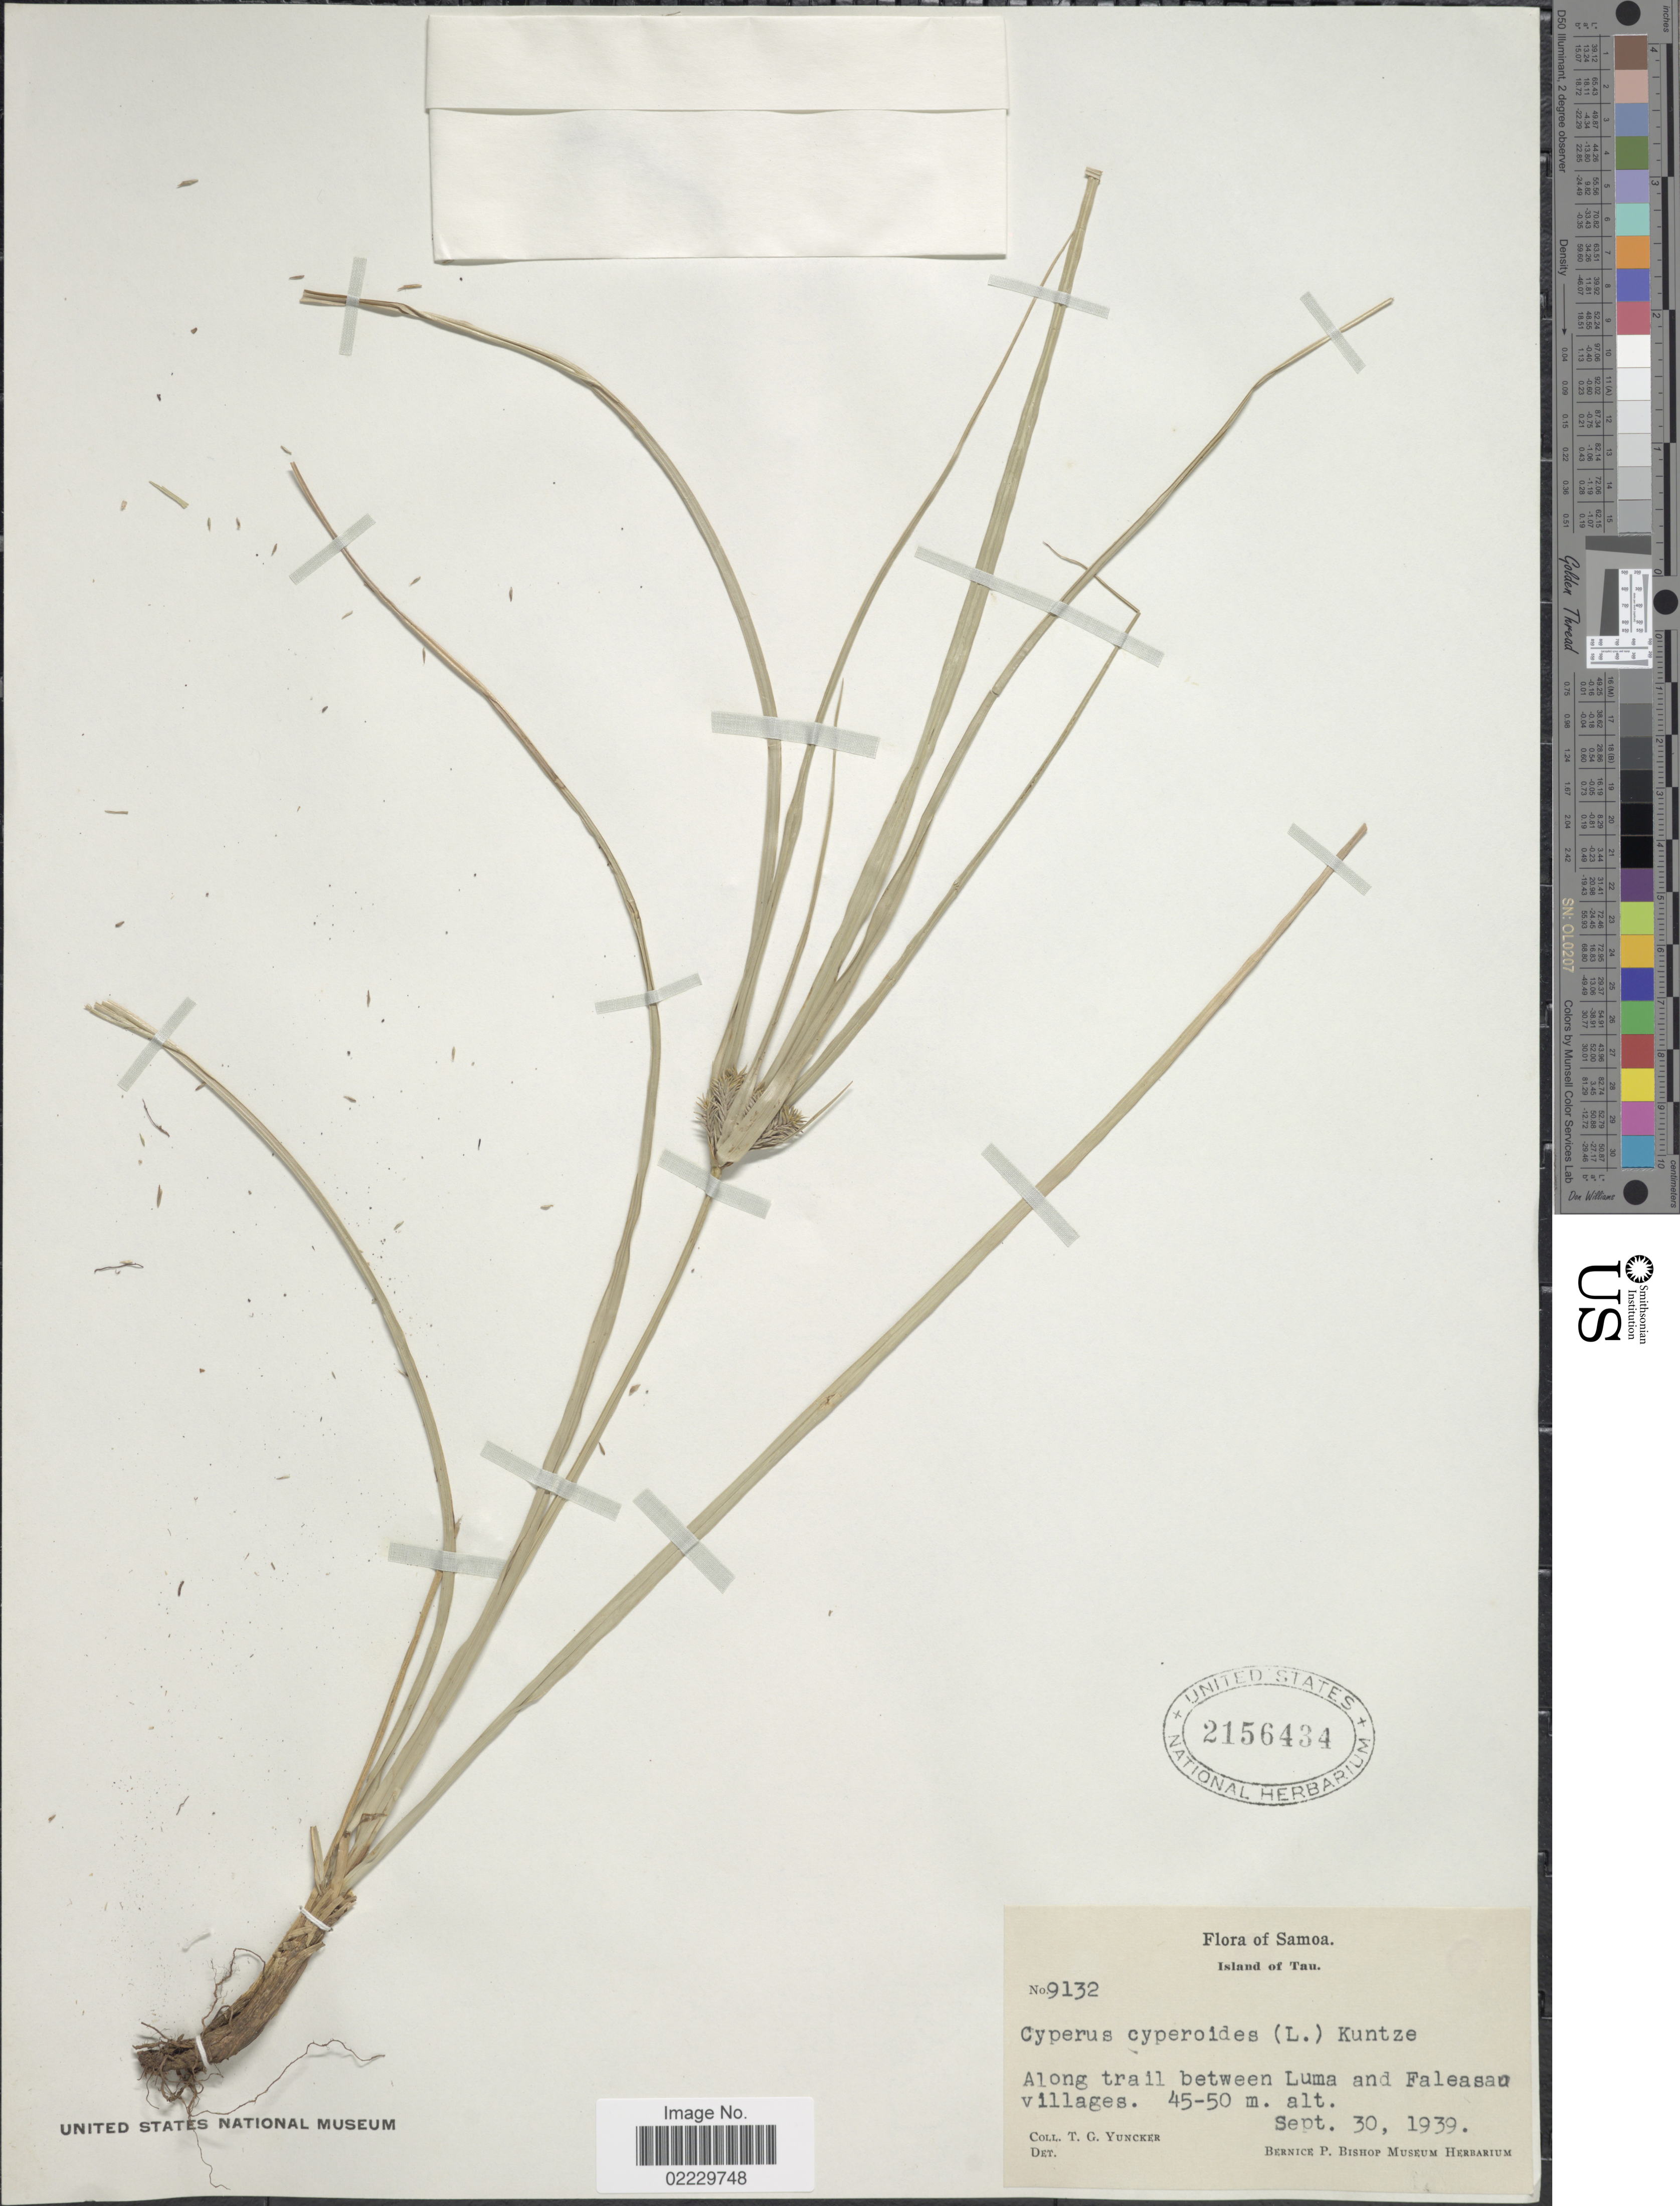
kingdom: Plantae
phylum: Tracheophyta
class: Liliopsida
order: Poales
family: Cyperaceae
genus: Cyperus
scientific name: Cyperus cyperoides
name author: (L.) Kuntze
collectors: T. G. Yuncker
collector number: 9132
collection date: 1939-09-30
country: American Samoa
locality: Island of Tau. along trail between Luma and Faleasan villages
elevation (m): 45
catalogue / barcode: US 2156434